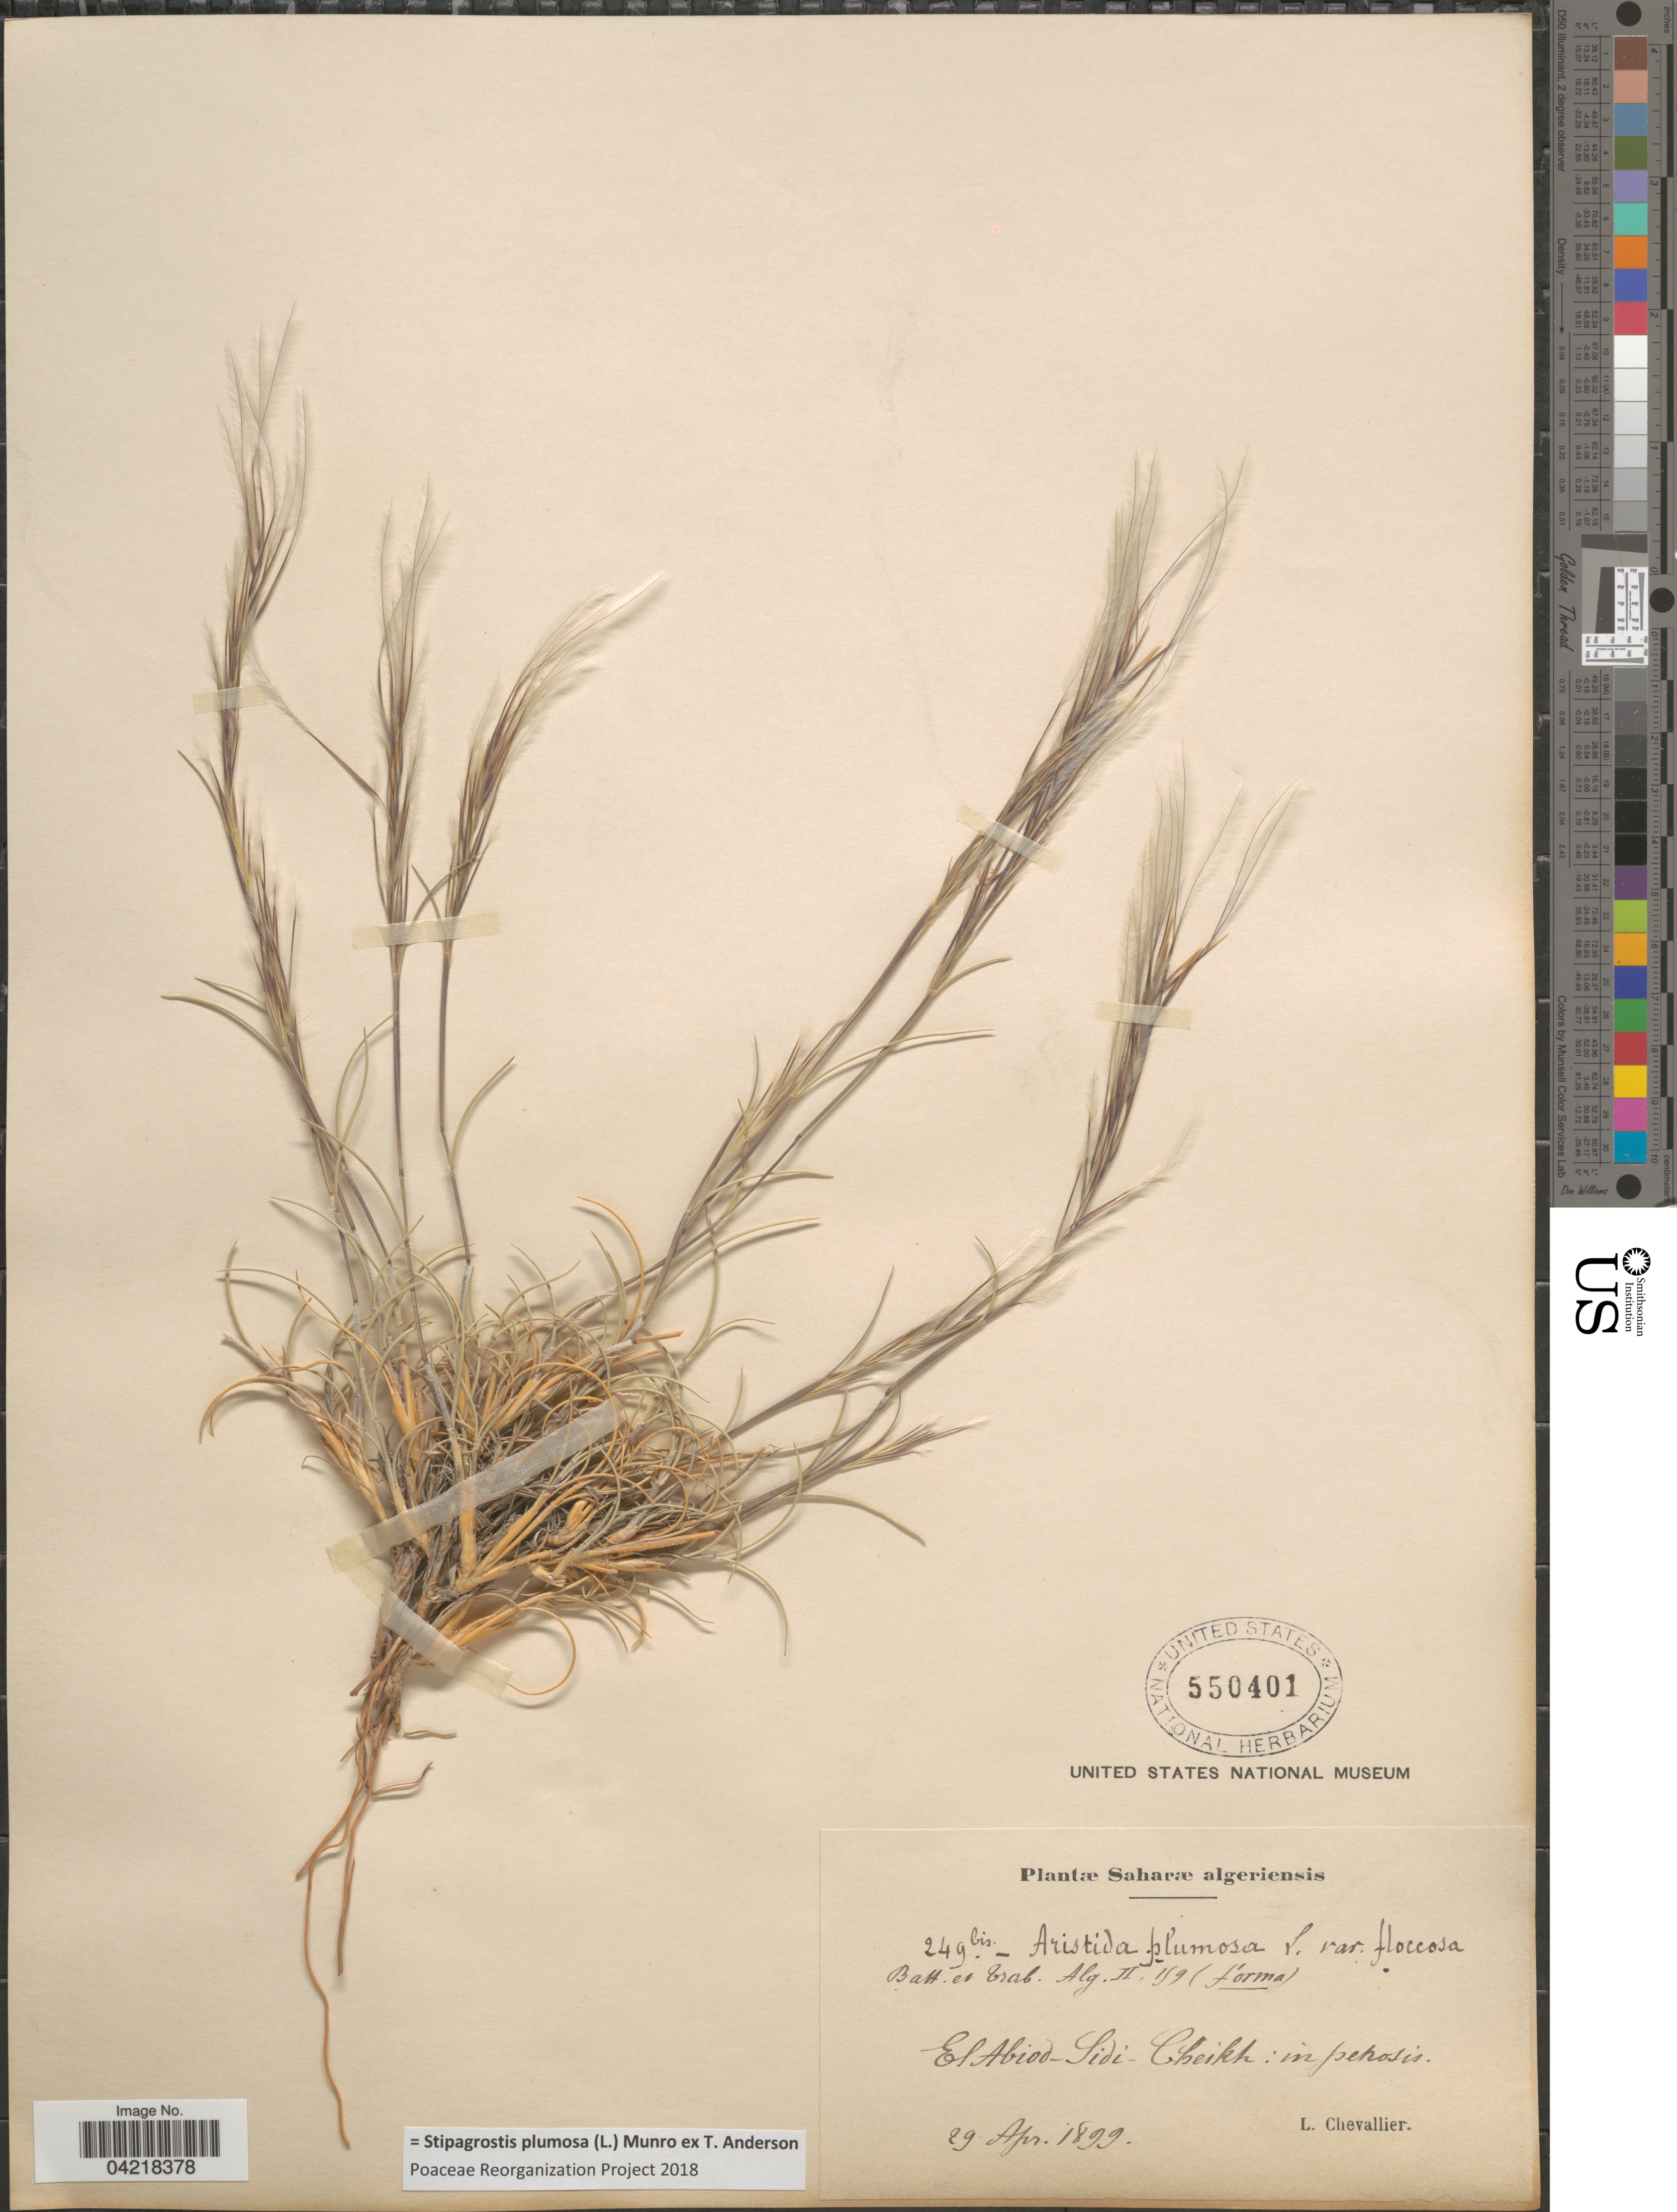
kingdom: Plantae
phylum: Tracheophyta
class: Liliopsida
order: Poales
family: Poaceae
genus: Stipagrostis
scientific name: Stipagrostis plumosa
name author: (L.) Munro ex T. Anderson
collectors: L. Chevallier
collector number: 249bis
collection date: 1899-04-29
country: Algeria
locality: Saharæ algeriensis. El Abiod-Sidi-Cheikh: in petrosis.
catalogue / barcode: US 550401